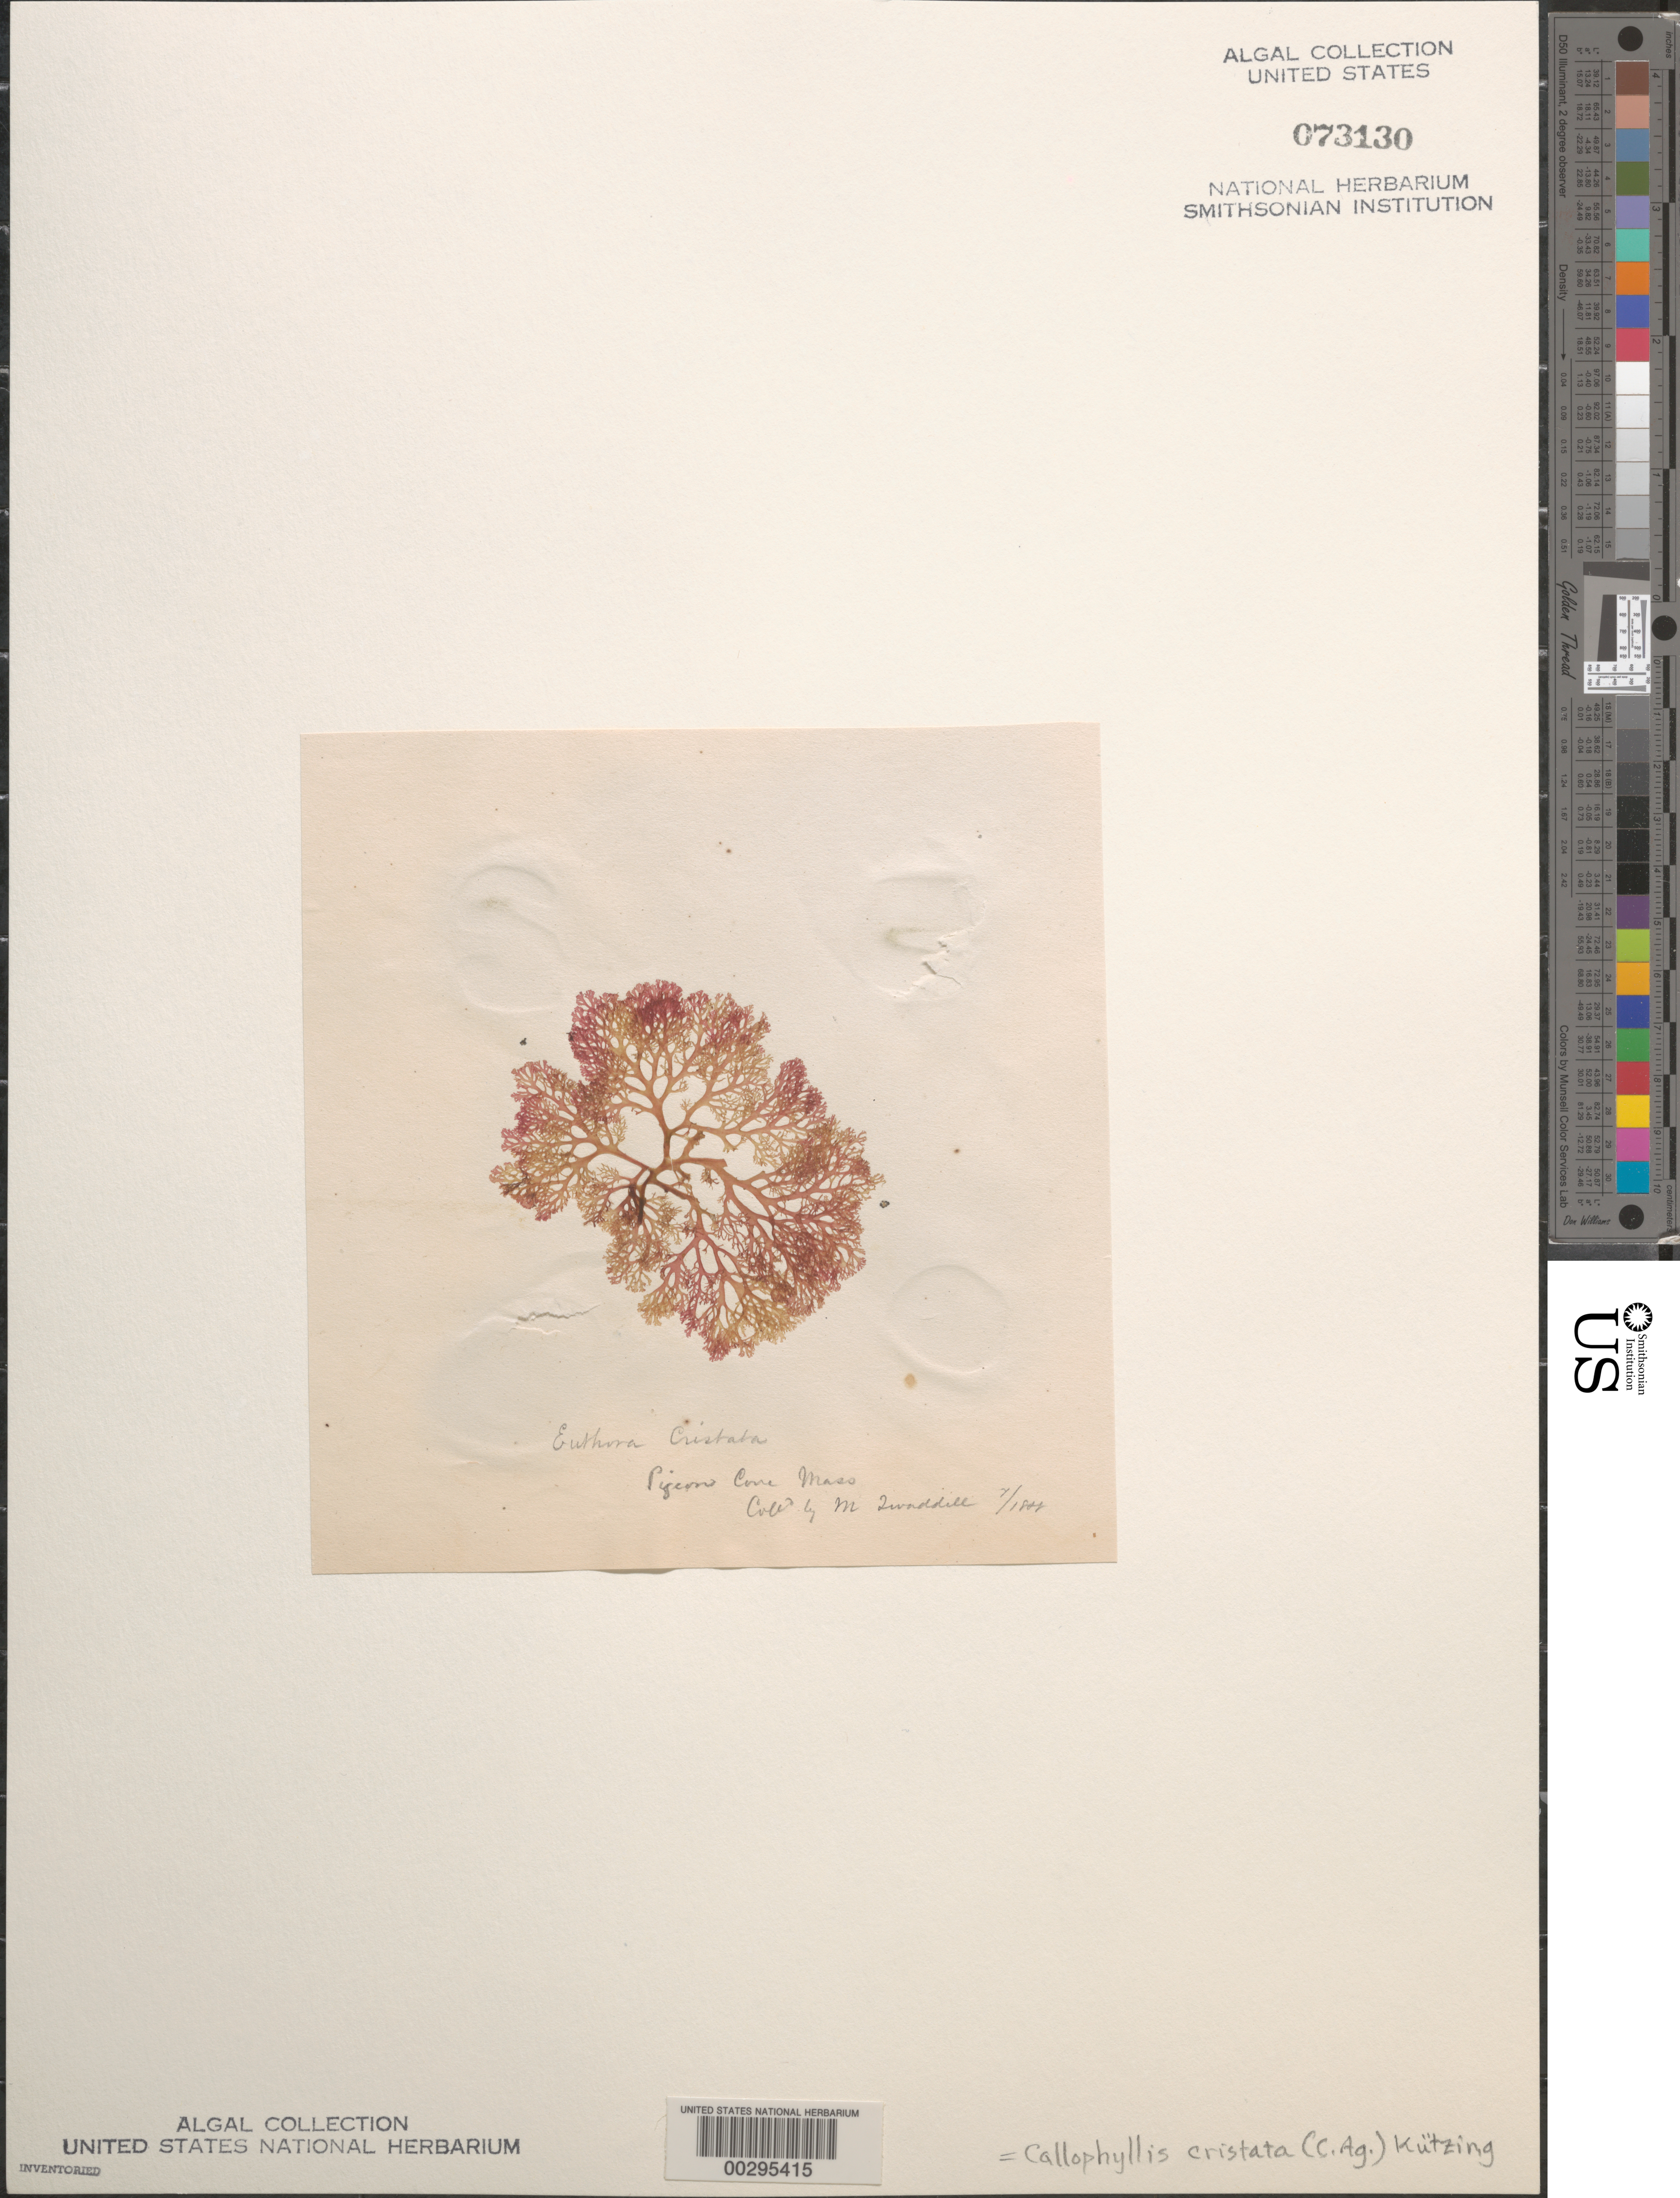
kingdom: Plantae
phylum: Rhodophyta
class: Florideophyceae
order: Gigartinales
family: Kallymeniaceae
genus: Euthora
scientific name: Euthora cristata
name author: (C. Agardh) J. Agardh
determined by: Algae name updating Project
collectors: M. Twaddell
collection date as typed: Jul 1888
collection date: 1888-07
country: United States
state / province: Massachusetts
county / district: Essex County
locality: Pigeon Cove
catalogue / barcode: US 73130